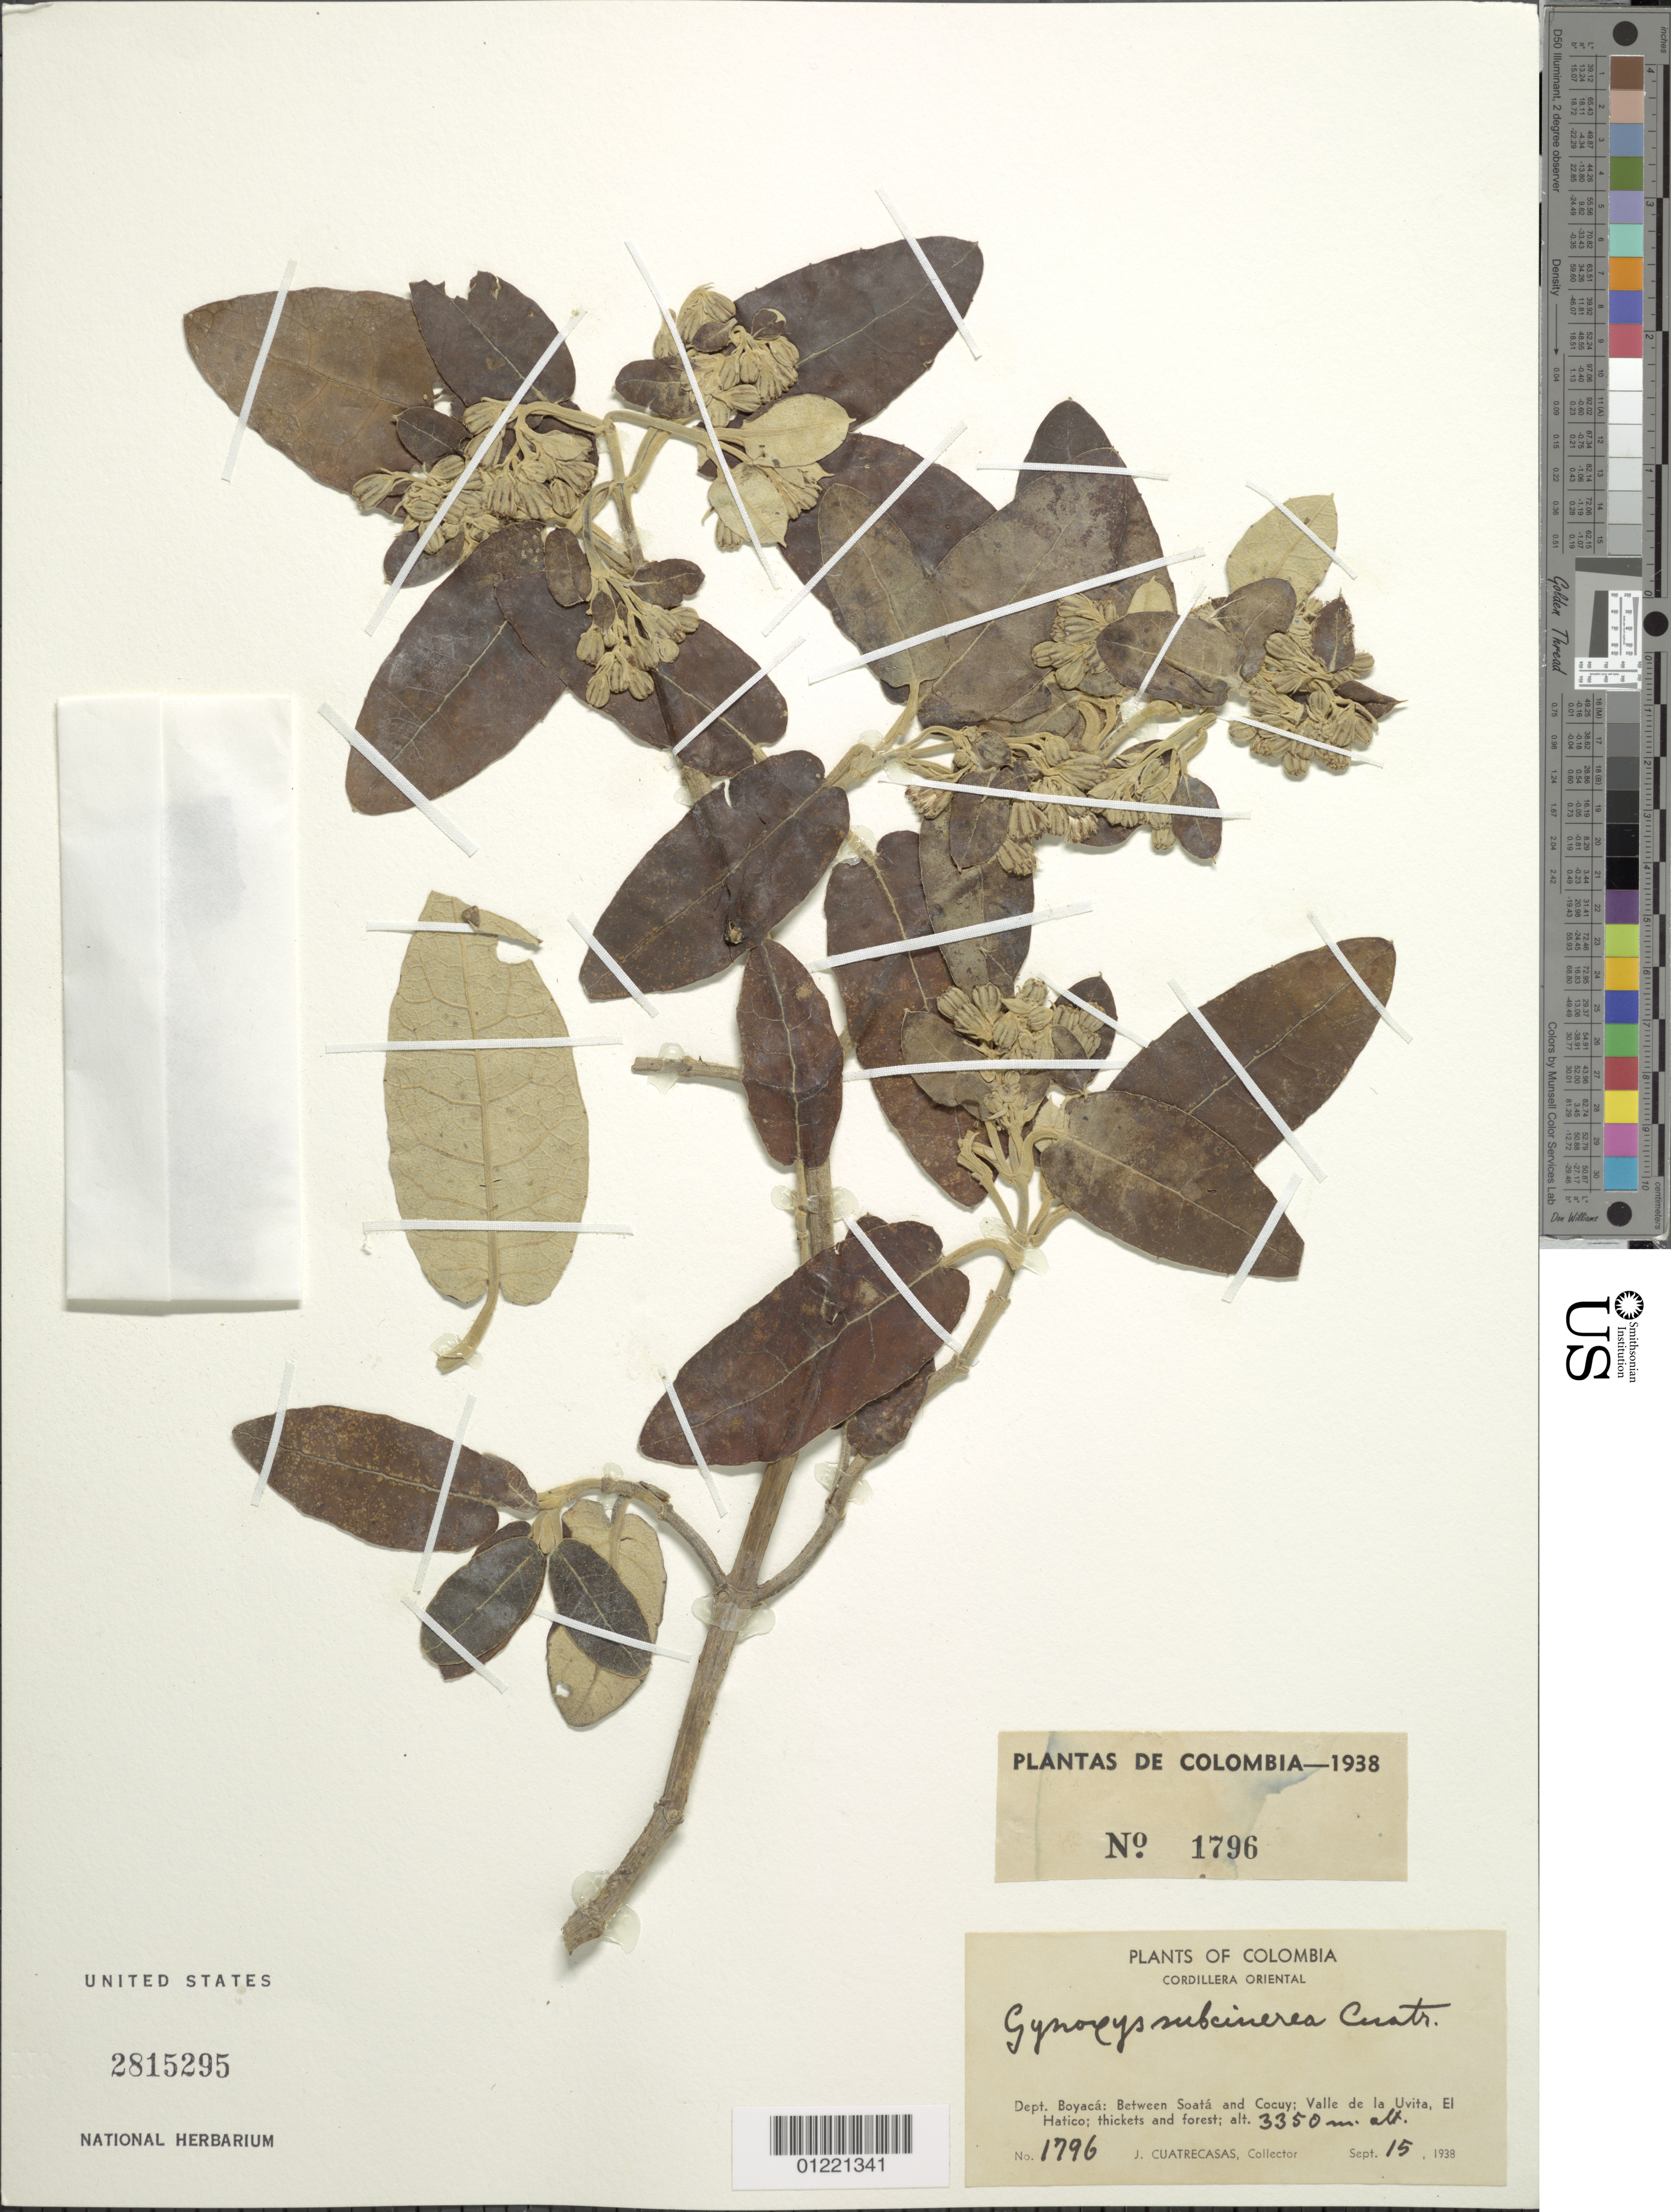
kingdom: Plantae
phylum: Tracheophyta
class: Magnoliopsida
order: Asterales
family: Asteraceae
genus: Gynoxys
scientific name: Gynoxys subcinerea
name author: Cuatrec.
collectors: J. Cuatrecasas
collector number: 1796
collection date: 1938-09-15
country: Colombia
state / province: Boyacá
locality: Between Soatá and Cocuy; Valle de la Uvita, El Hatico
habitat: thickets and forest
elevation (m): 3350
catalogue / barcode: US 2815295